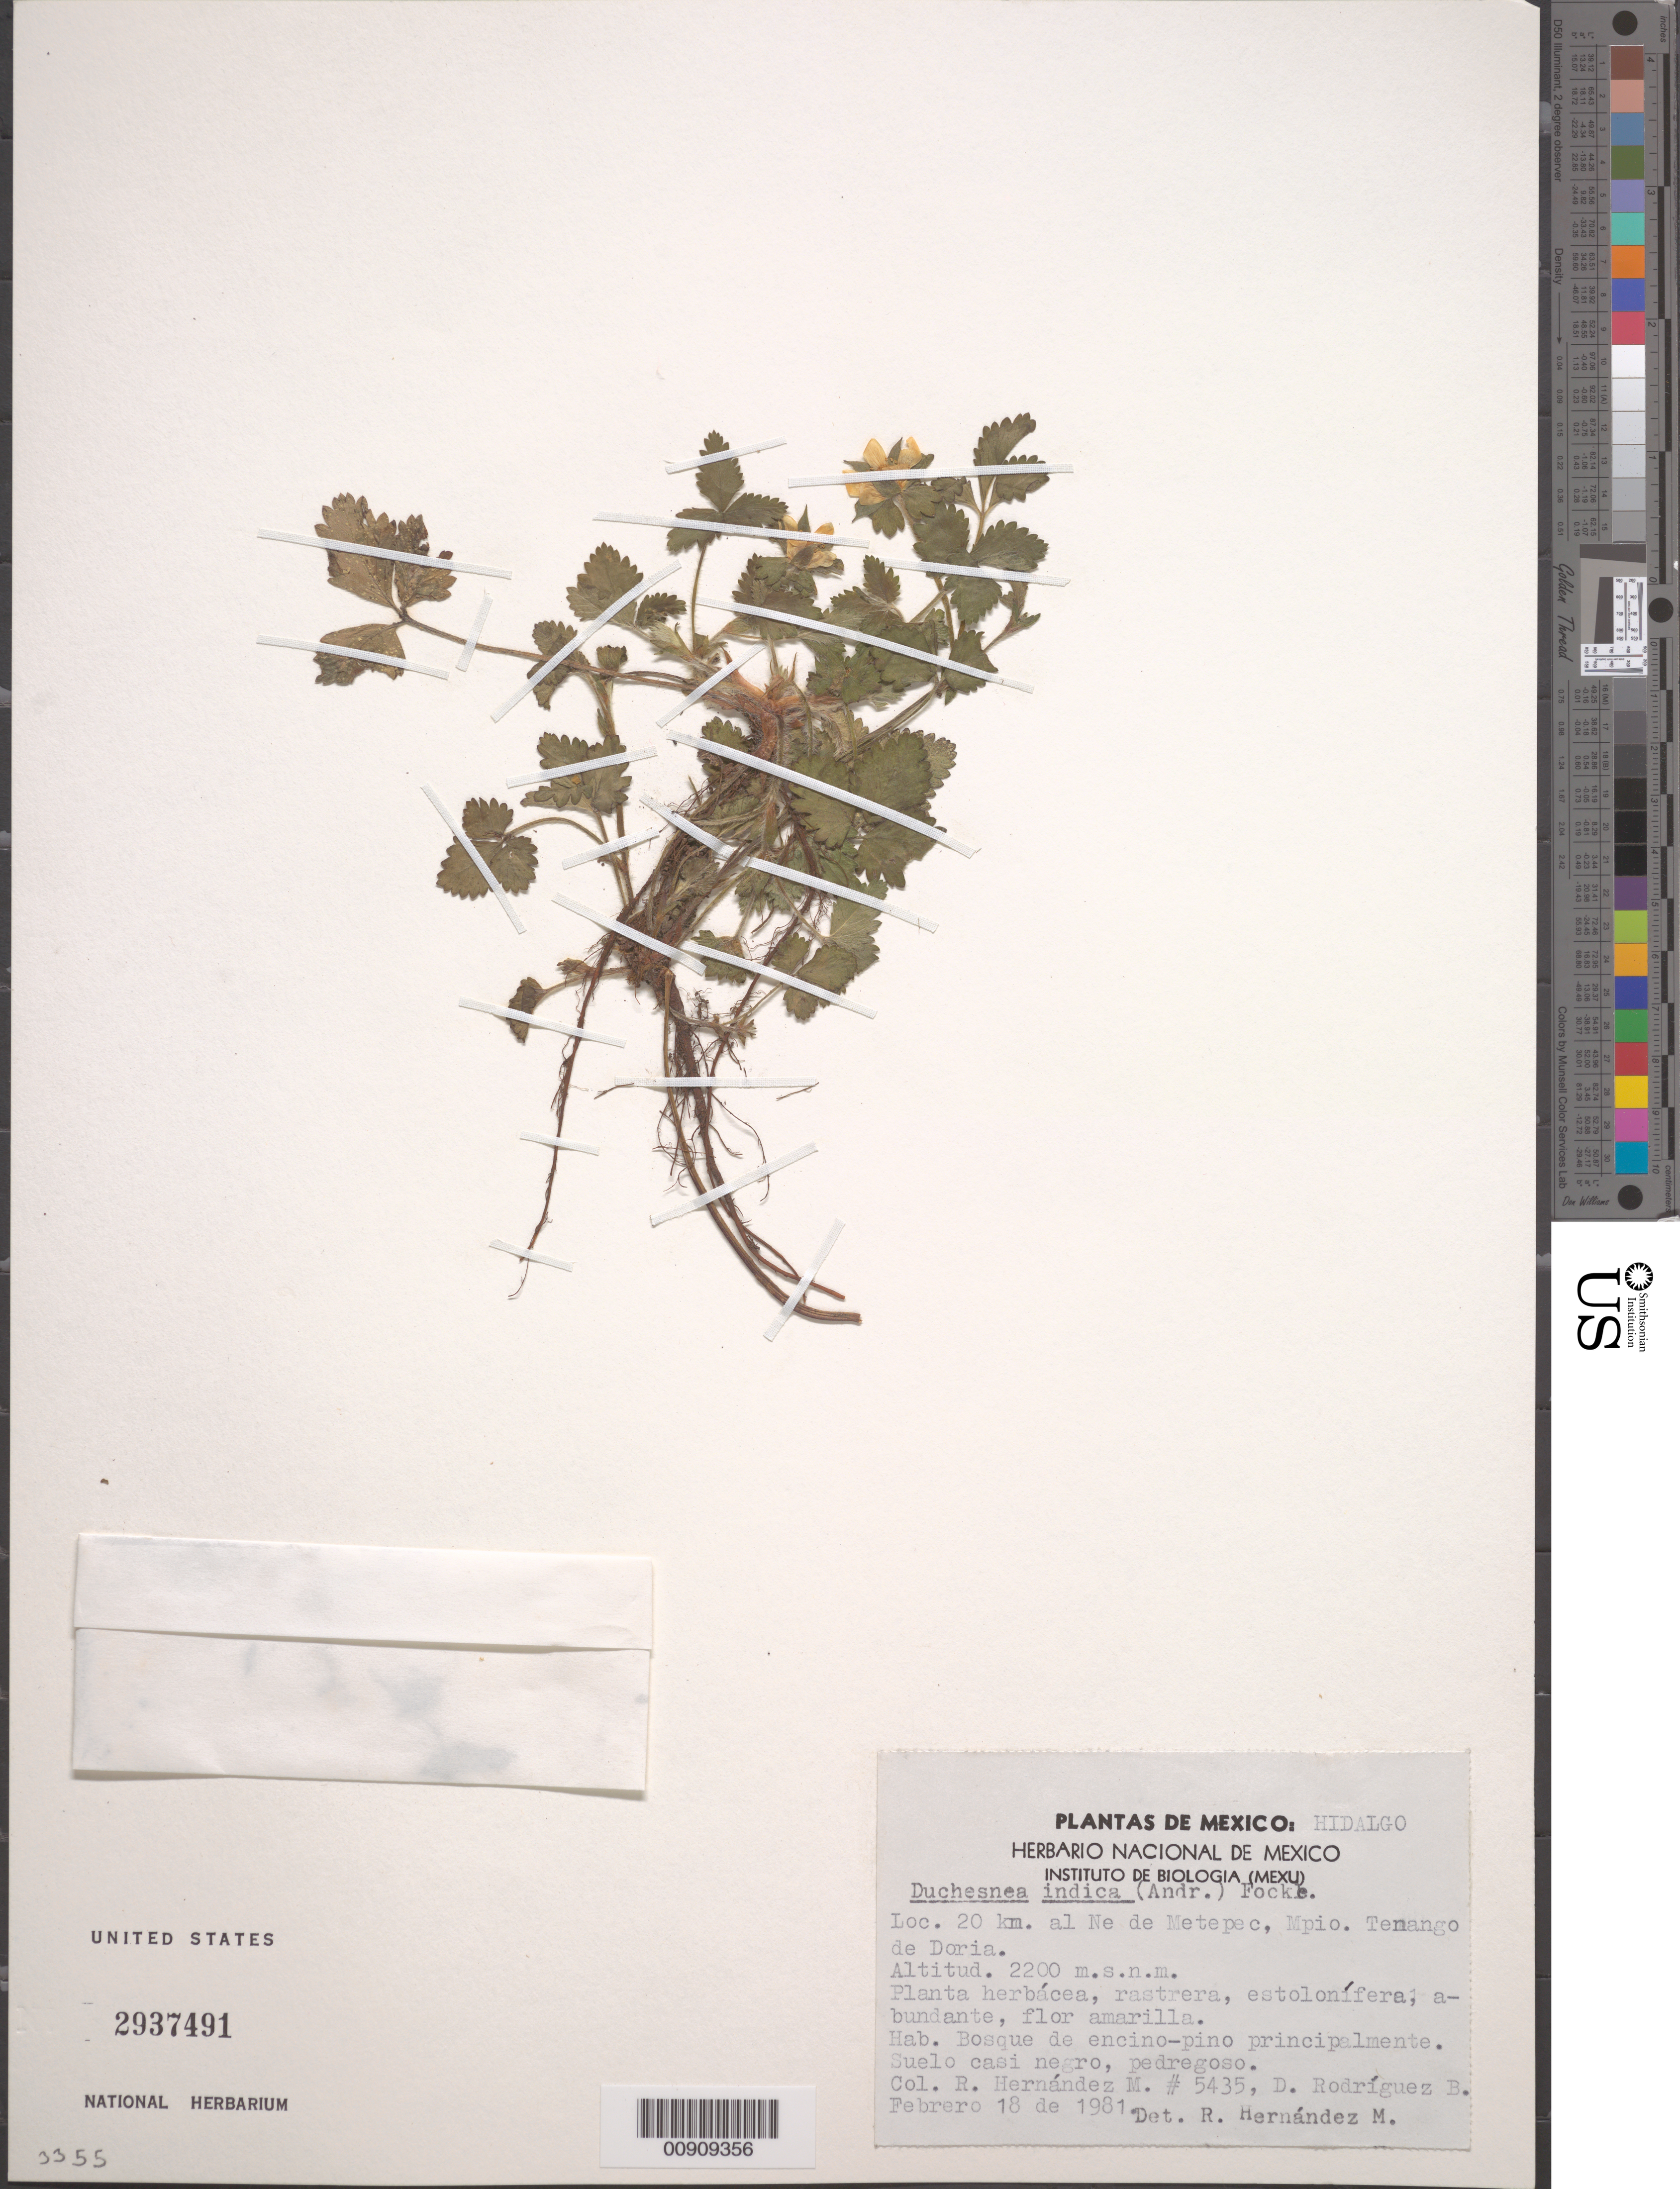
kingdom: Plantae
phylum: Tracheophyta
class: Magnoliopsida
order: Rosales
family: Rosaceae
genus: Potentilla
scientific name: Potentilla indica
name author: (Andrews) Th. Wolf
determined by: Strong, Mark T., (BOT), Smithsonian Institution - National Museum of Natural History (UNITED STATES)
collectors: R. M. Hernandez & D. Rodriguez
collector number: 5435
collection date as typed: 18 Feb 1981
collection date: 1981-02-18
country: Mexico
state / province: Hidalgo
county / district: Tenango De Doria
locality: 20 km. al NE de Metepec, Mpio. Tenango de Doria, Hidalgo.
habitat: Bosque de encino-pino principalmente. Suelo casi negro, pedregoso.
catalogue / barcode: US 2937491